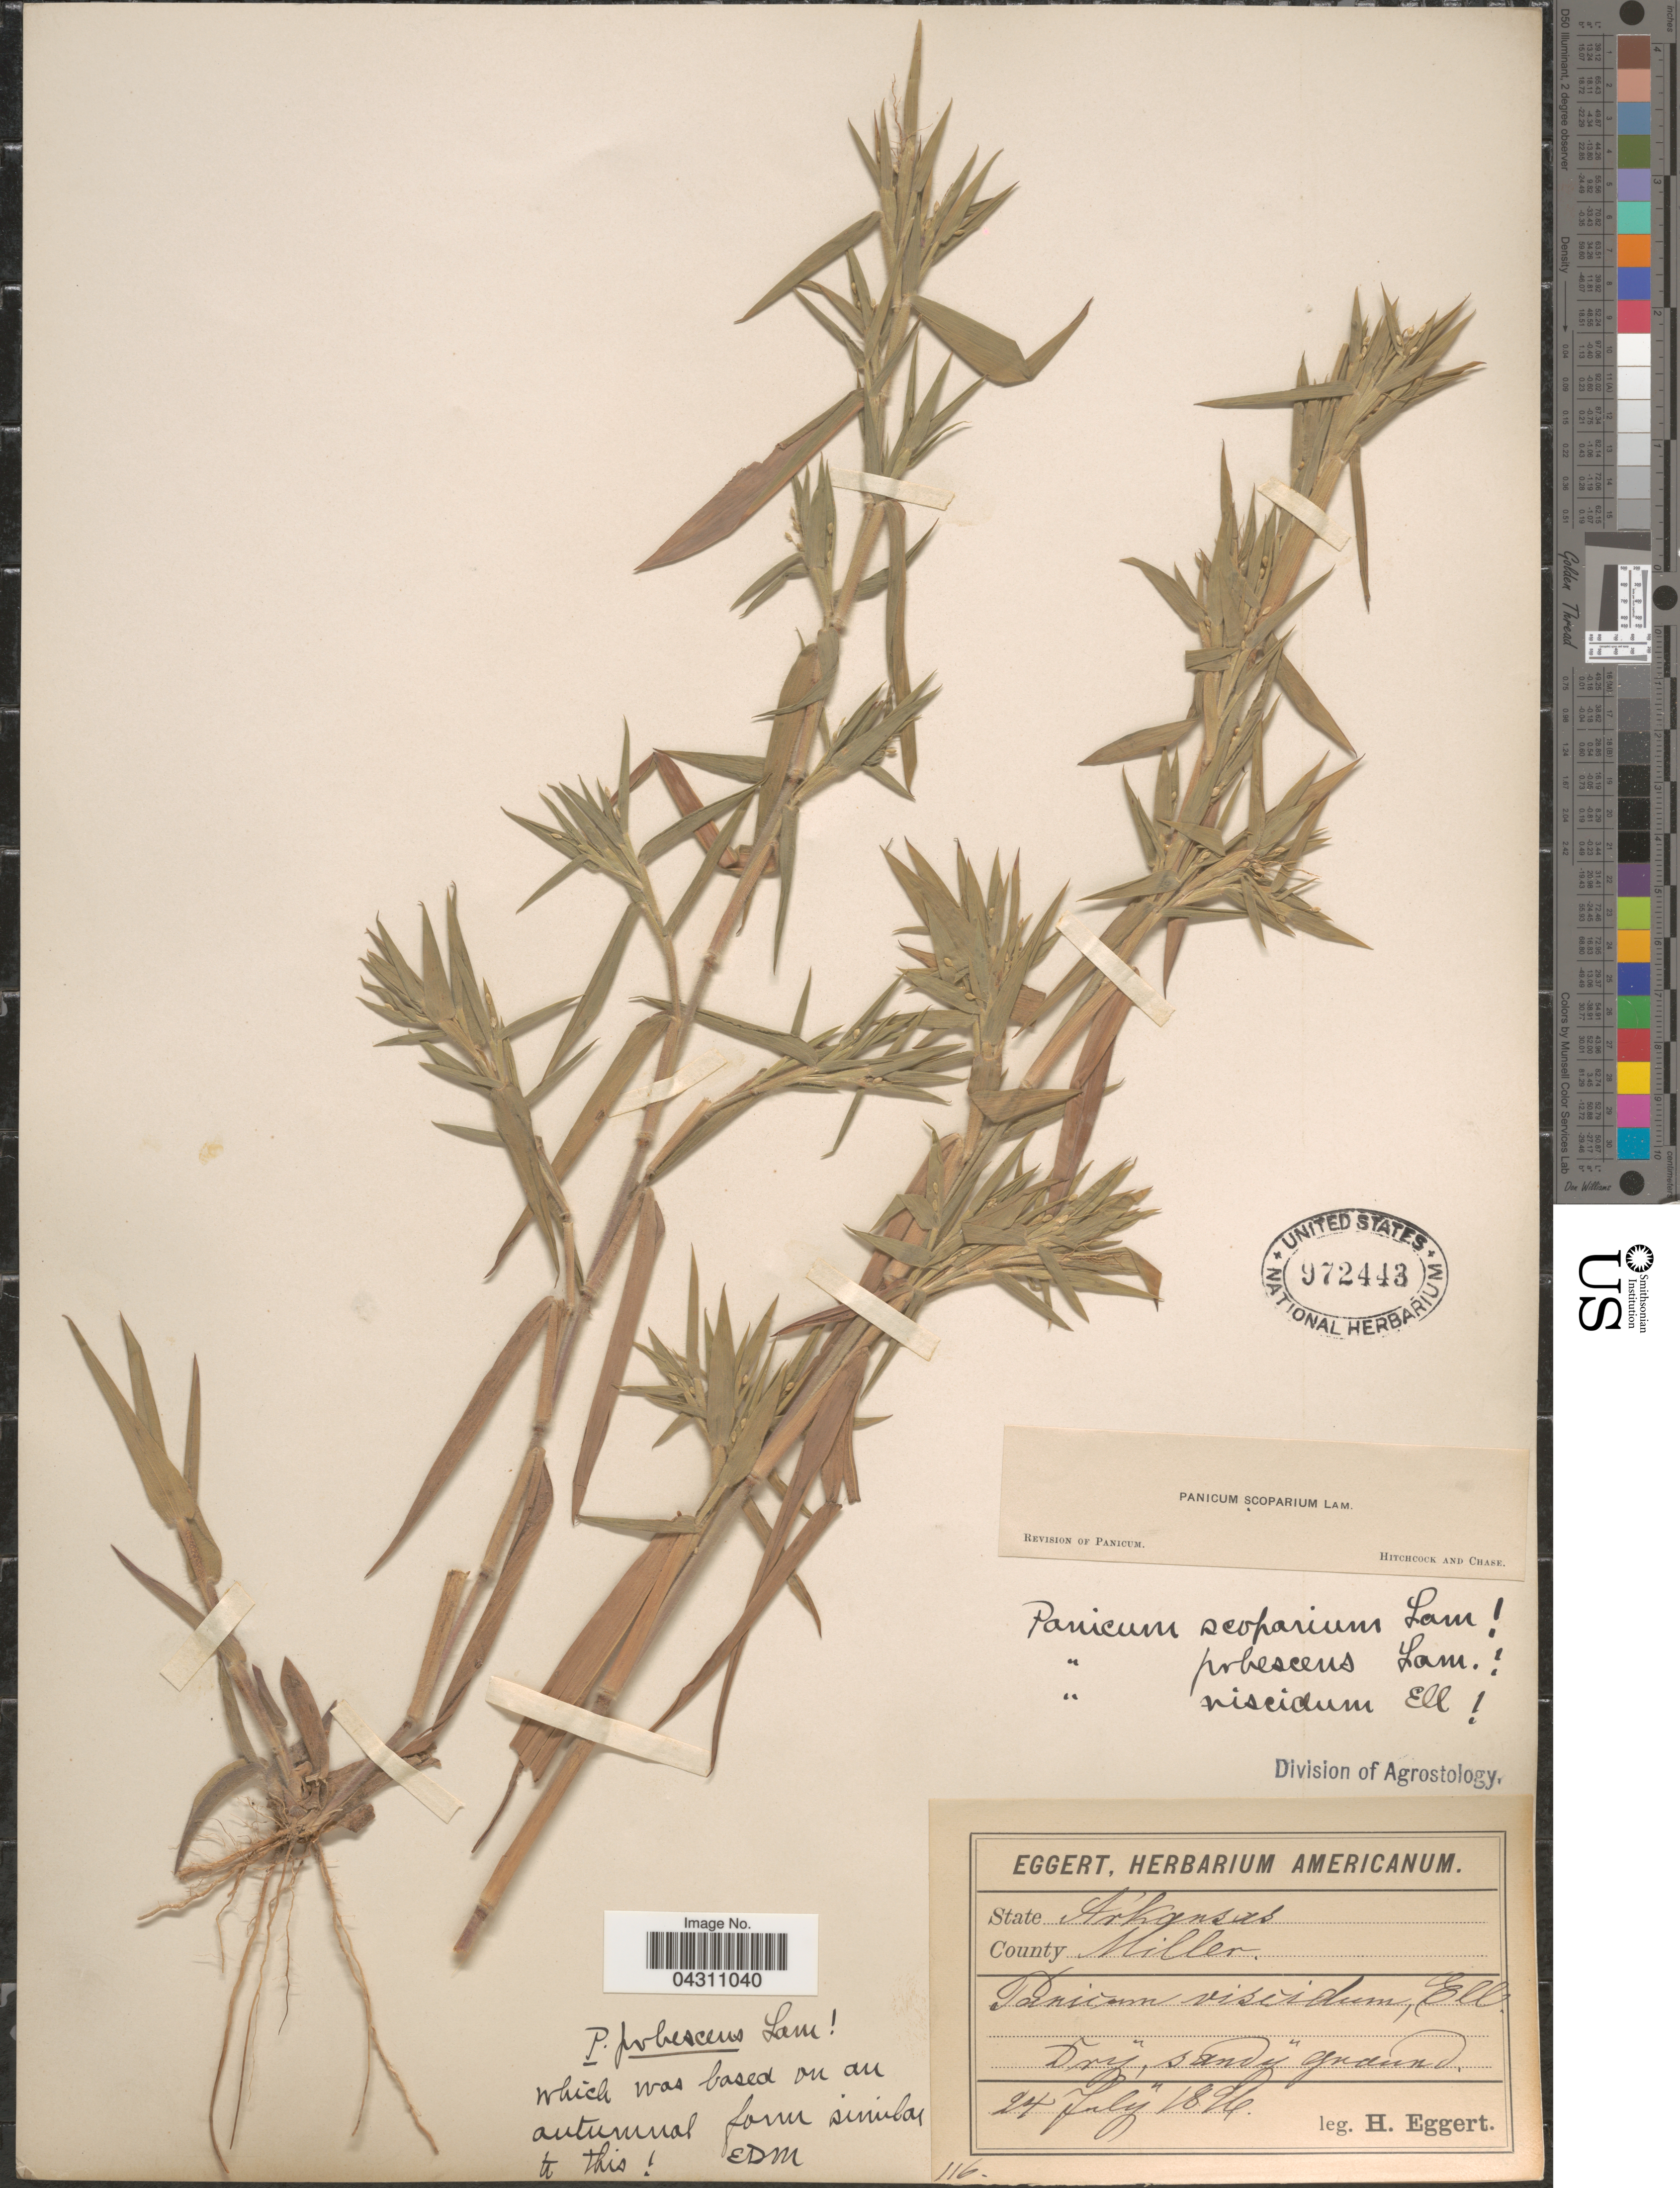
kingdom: Plantae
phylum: Tracheophyta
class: Liliopsida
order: Poales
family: Poaceae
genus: Dichanthelium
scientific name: Dichanthelium scoparium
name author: (Lam.) Gould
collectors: H. Eggert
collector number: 116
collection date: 1896-07-24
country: United States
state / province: Arkansas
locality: County Miller.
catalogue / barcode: US 972443